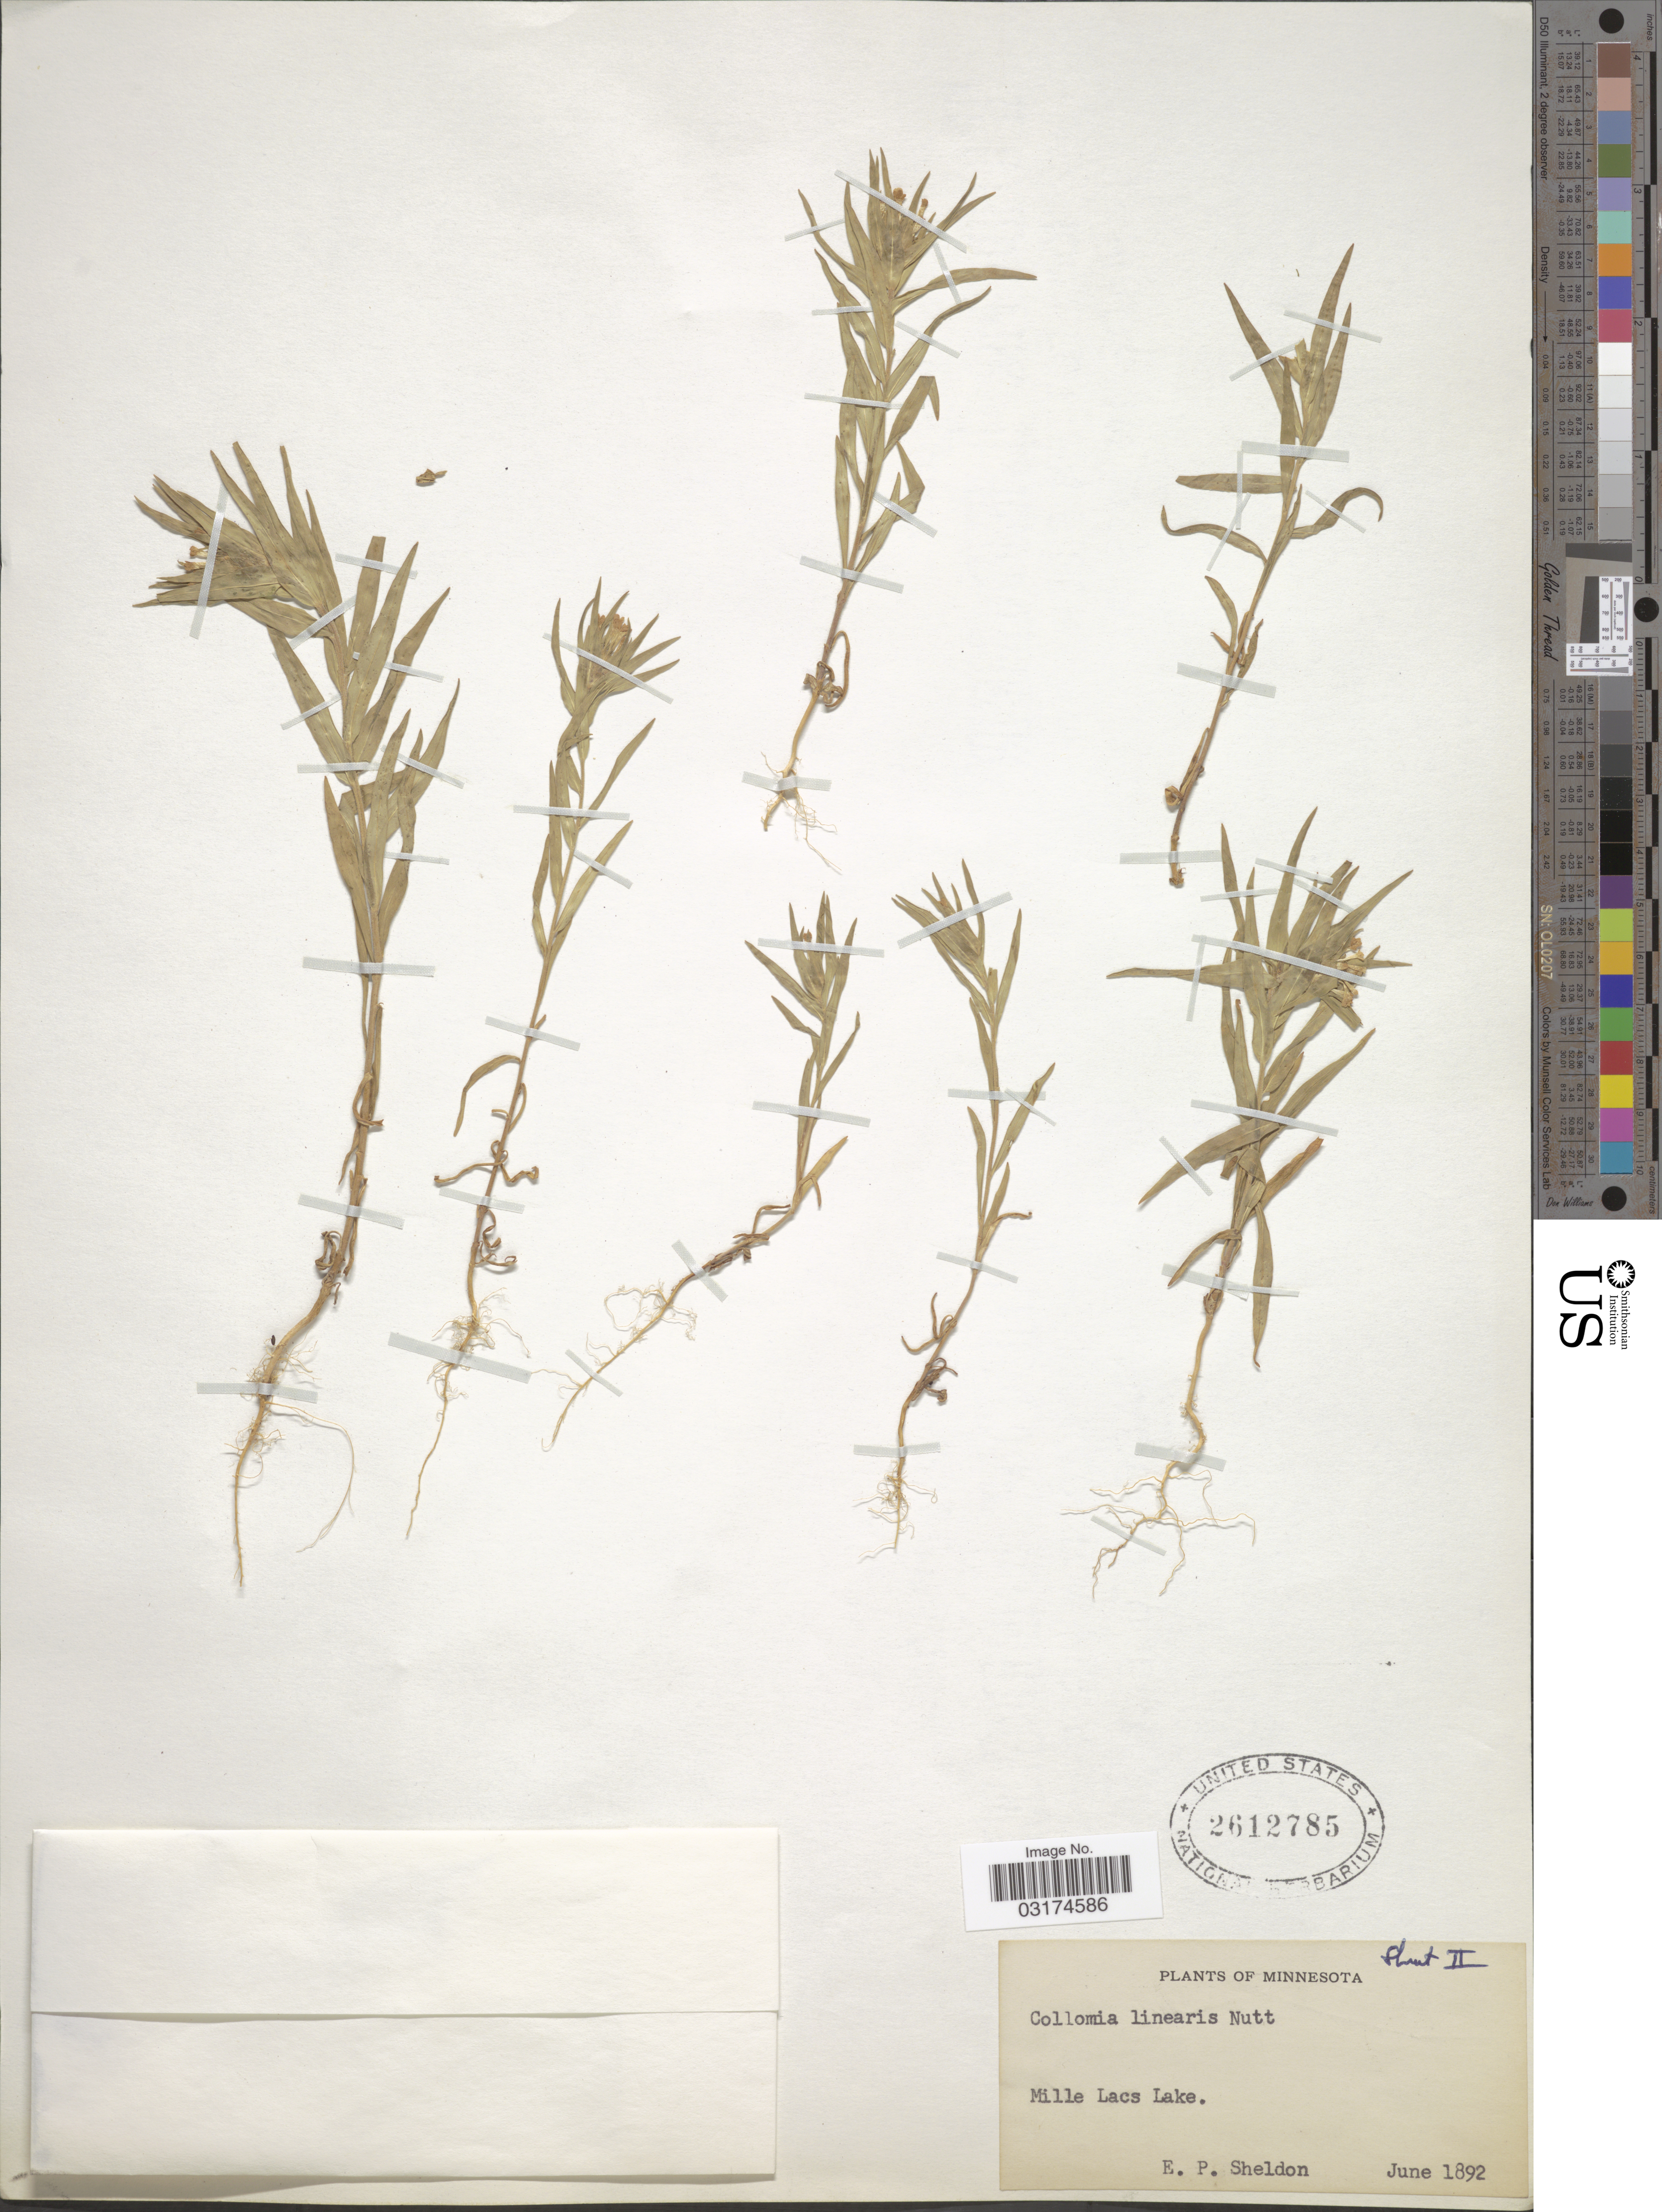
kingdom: Plantae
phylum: Tracheophyta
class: Magnoliopsida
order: Ericales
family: Polemoniaceae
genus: Collomia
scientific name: Collomia linearis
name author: Nutt.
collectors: E. P. Sheldon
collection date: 1892-06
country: United States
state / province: Minnesota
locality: Mille Lacs Lake.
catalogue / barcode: US 2612785